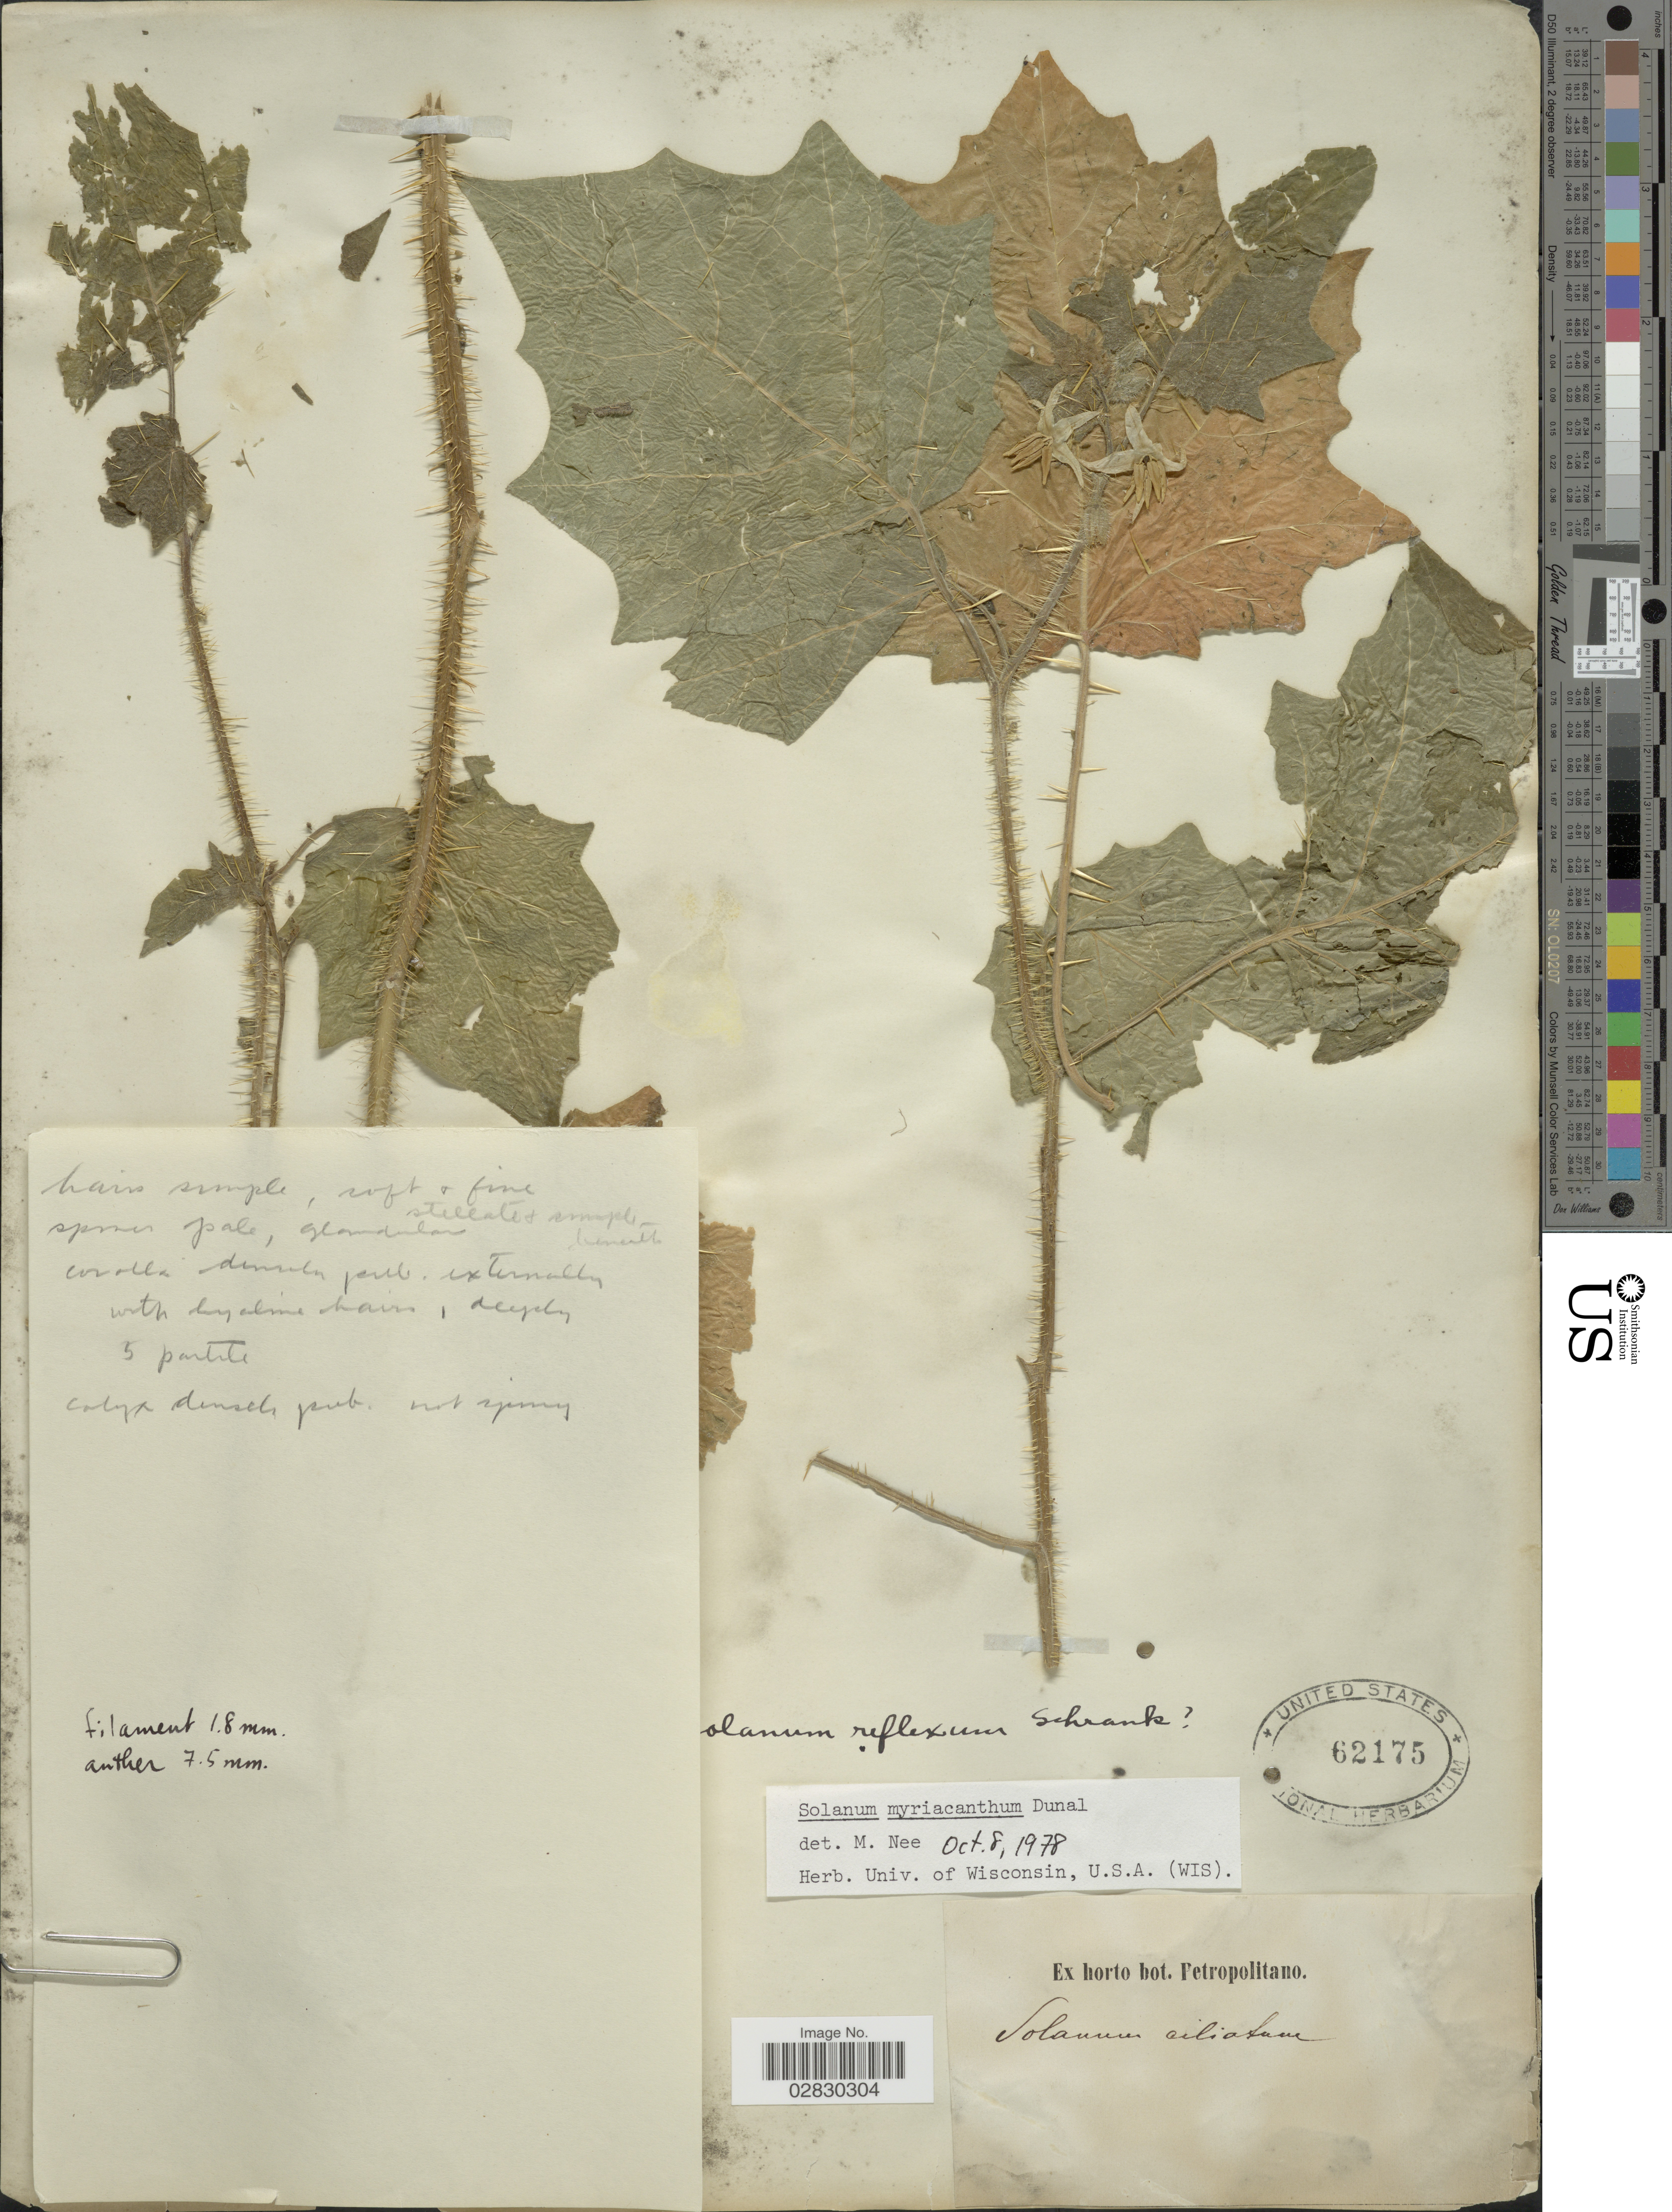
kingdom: Plantae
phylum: Tracheophyta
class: Magnoliopsida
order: Solanales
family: Solanaceae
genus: Solanum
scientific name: Solanum myriacanthum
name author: Dunal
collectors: ex Horto Bot. Petropolitano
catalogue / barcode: US 62175